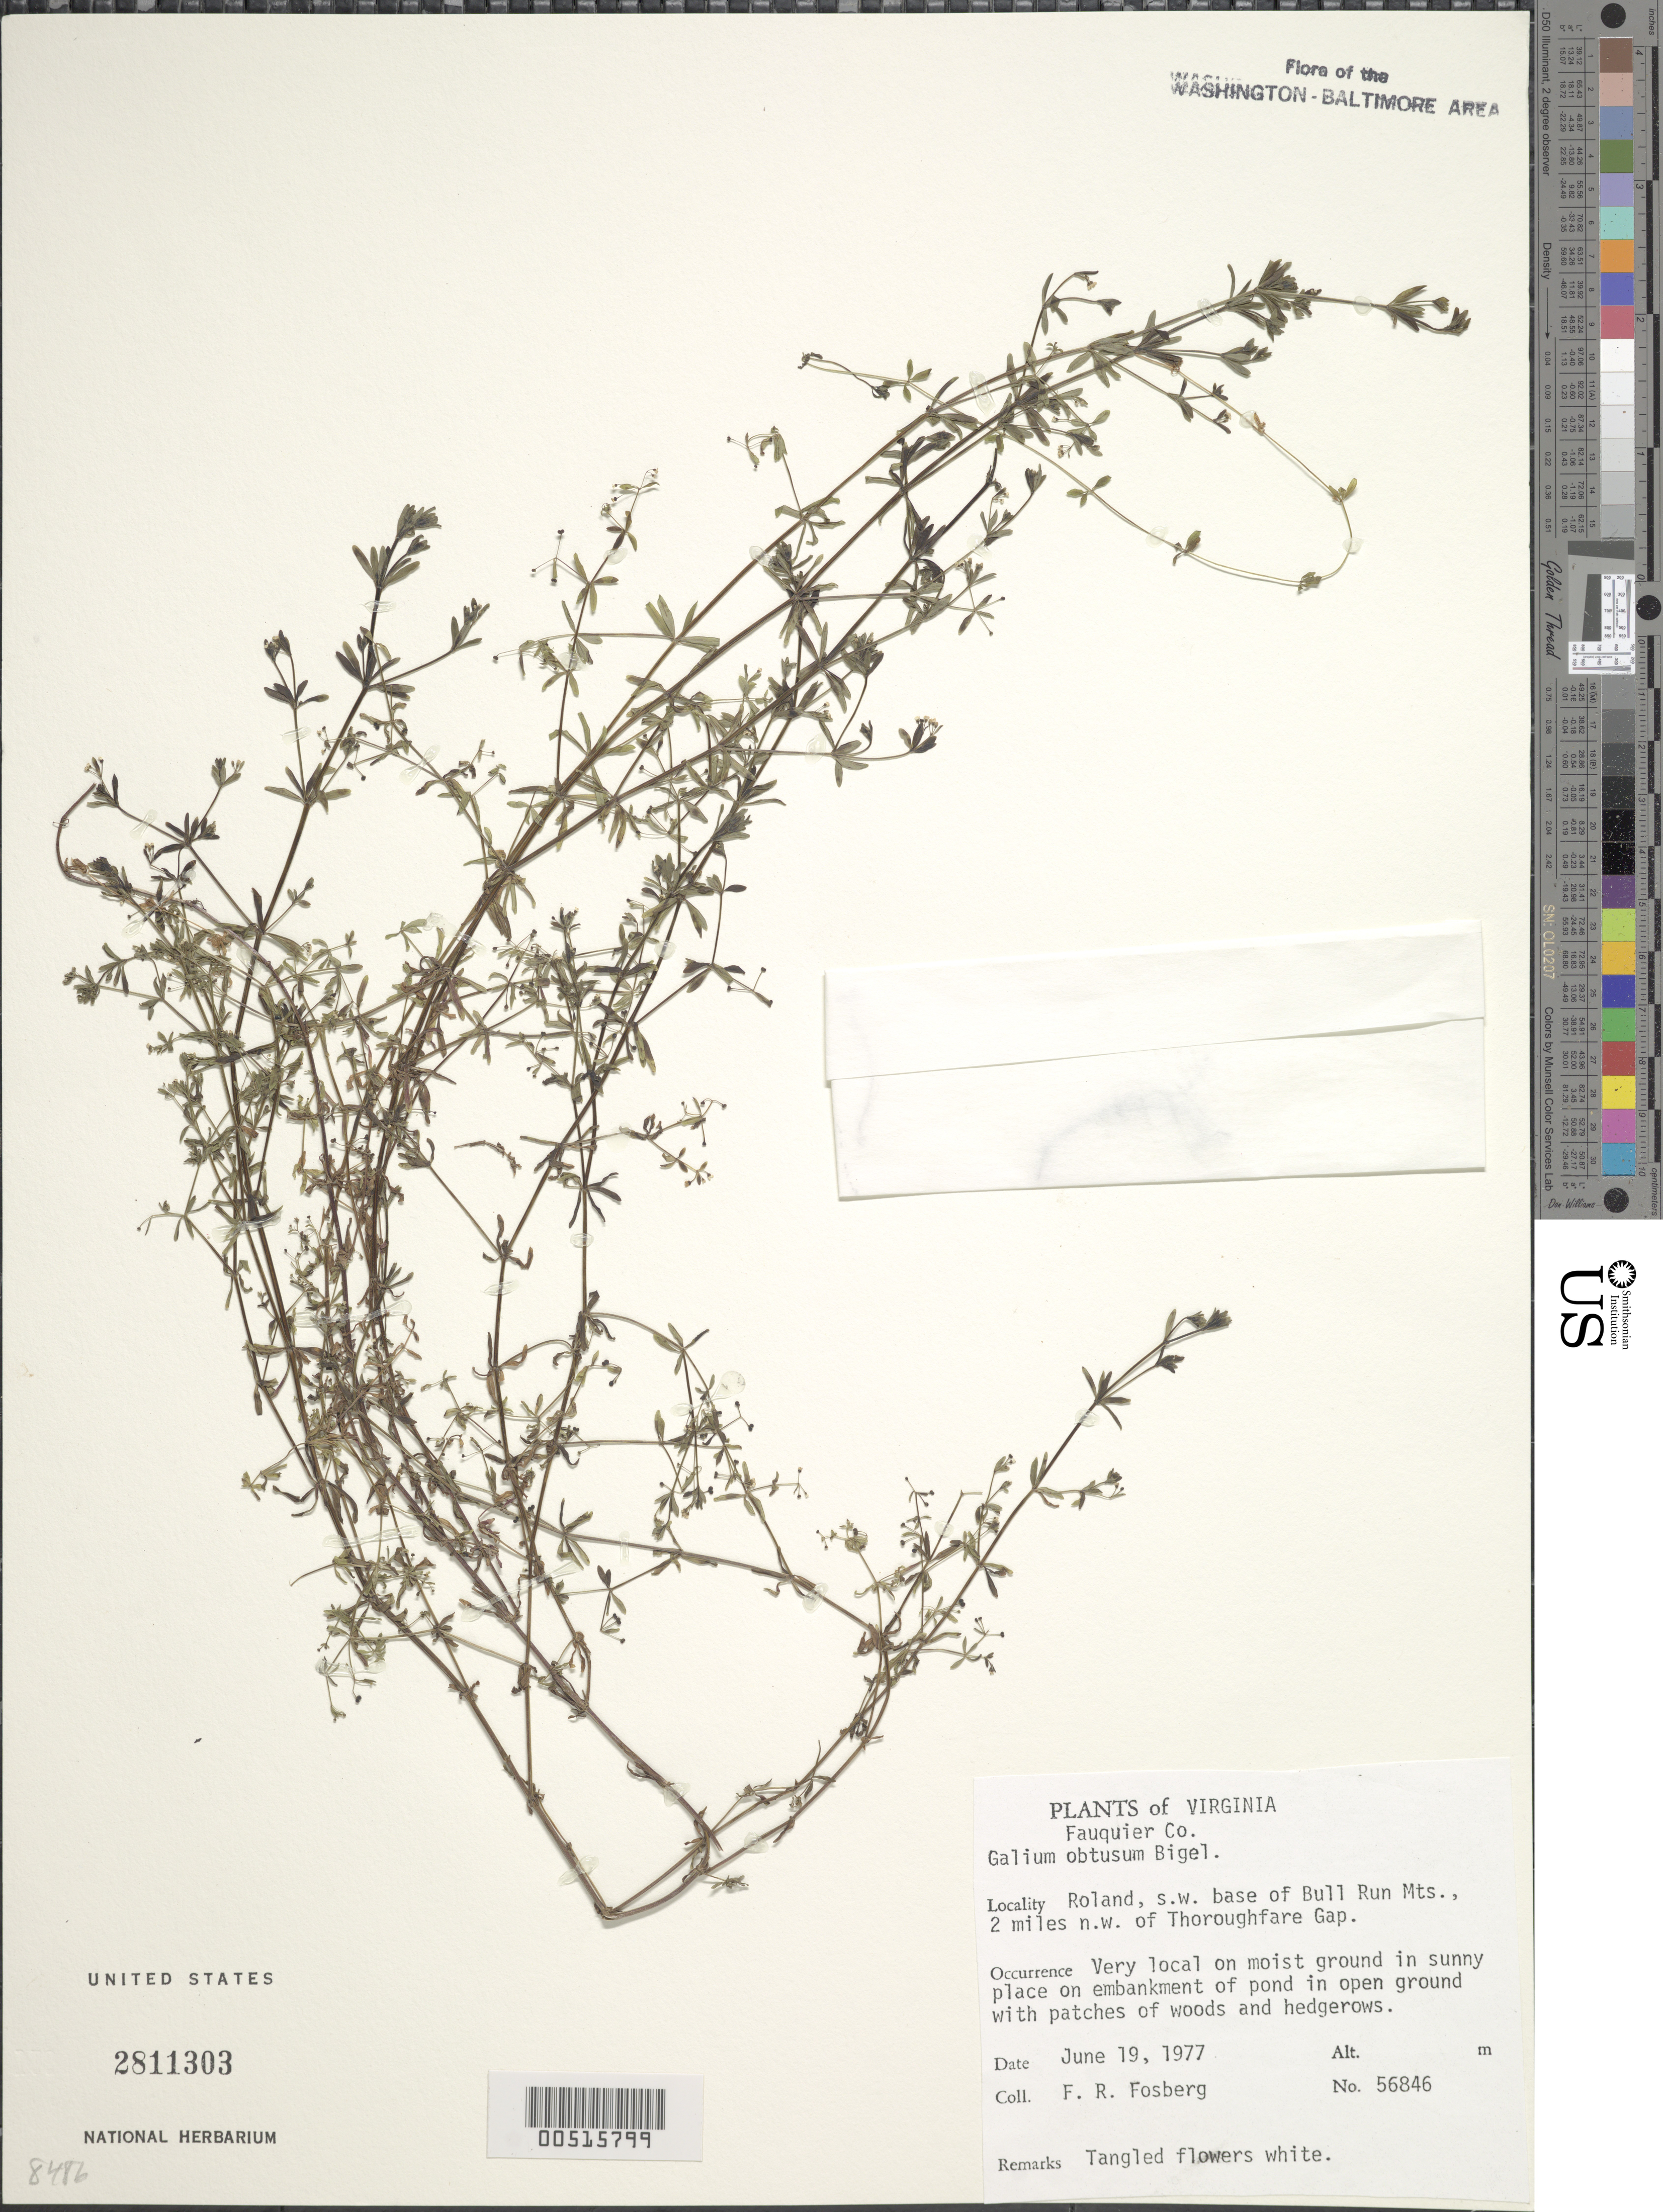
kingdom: Plantae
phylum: Tracheophyta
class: Magnoliopsida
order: Gentianales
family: Rubiaceae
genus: Galium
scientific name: Galium obtusum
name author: Bigelow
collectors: F. R. Fosberg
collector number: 56846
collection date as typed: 19 Jun 1977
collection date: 1977-06-19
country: United States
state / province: Virginia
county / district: Fauquier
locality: Roland, SW base of Bull Run Mts., 2 mi. NW of Thoroughfare Gap Bull Run Mts.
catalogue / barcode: US 515799